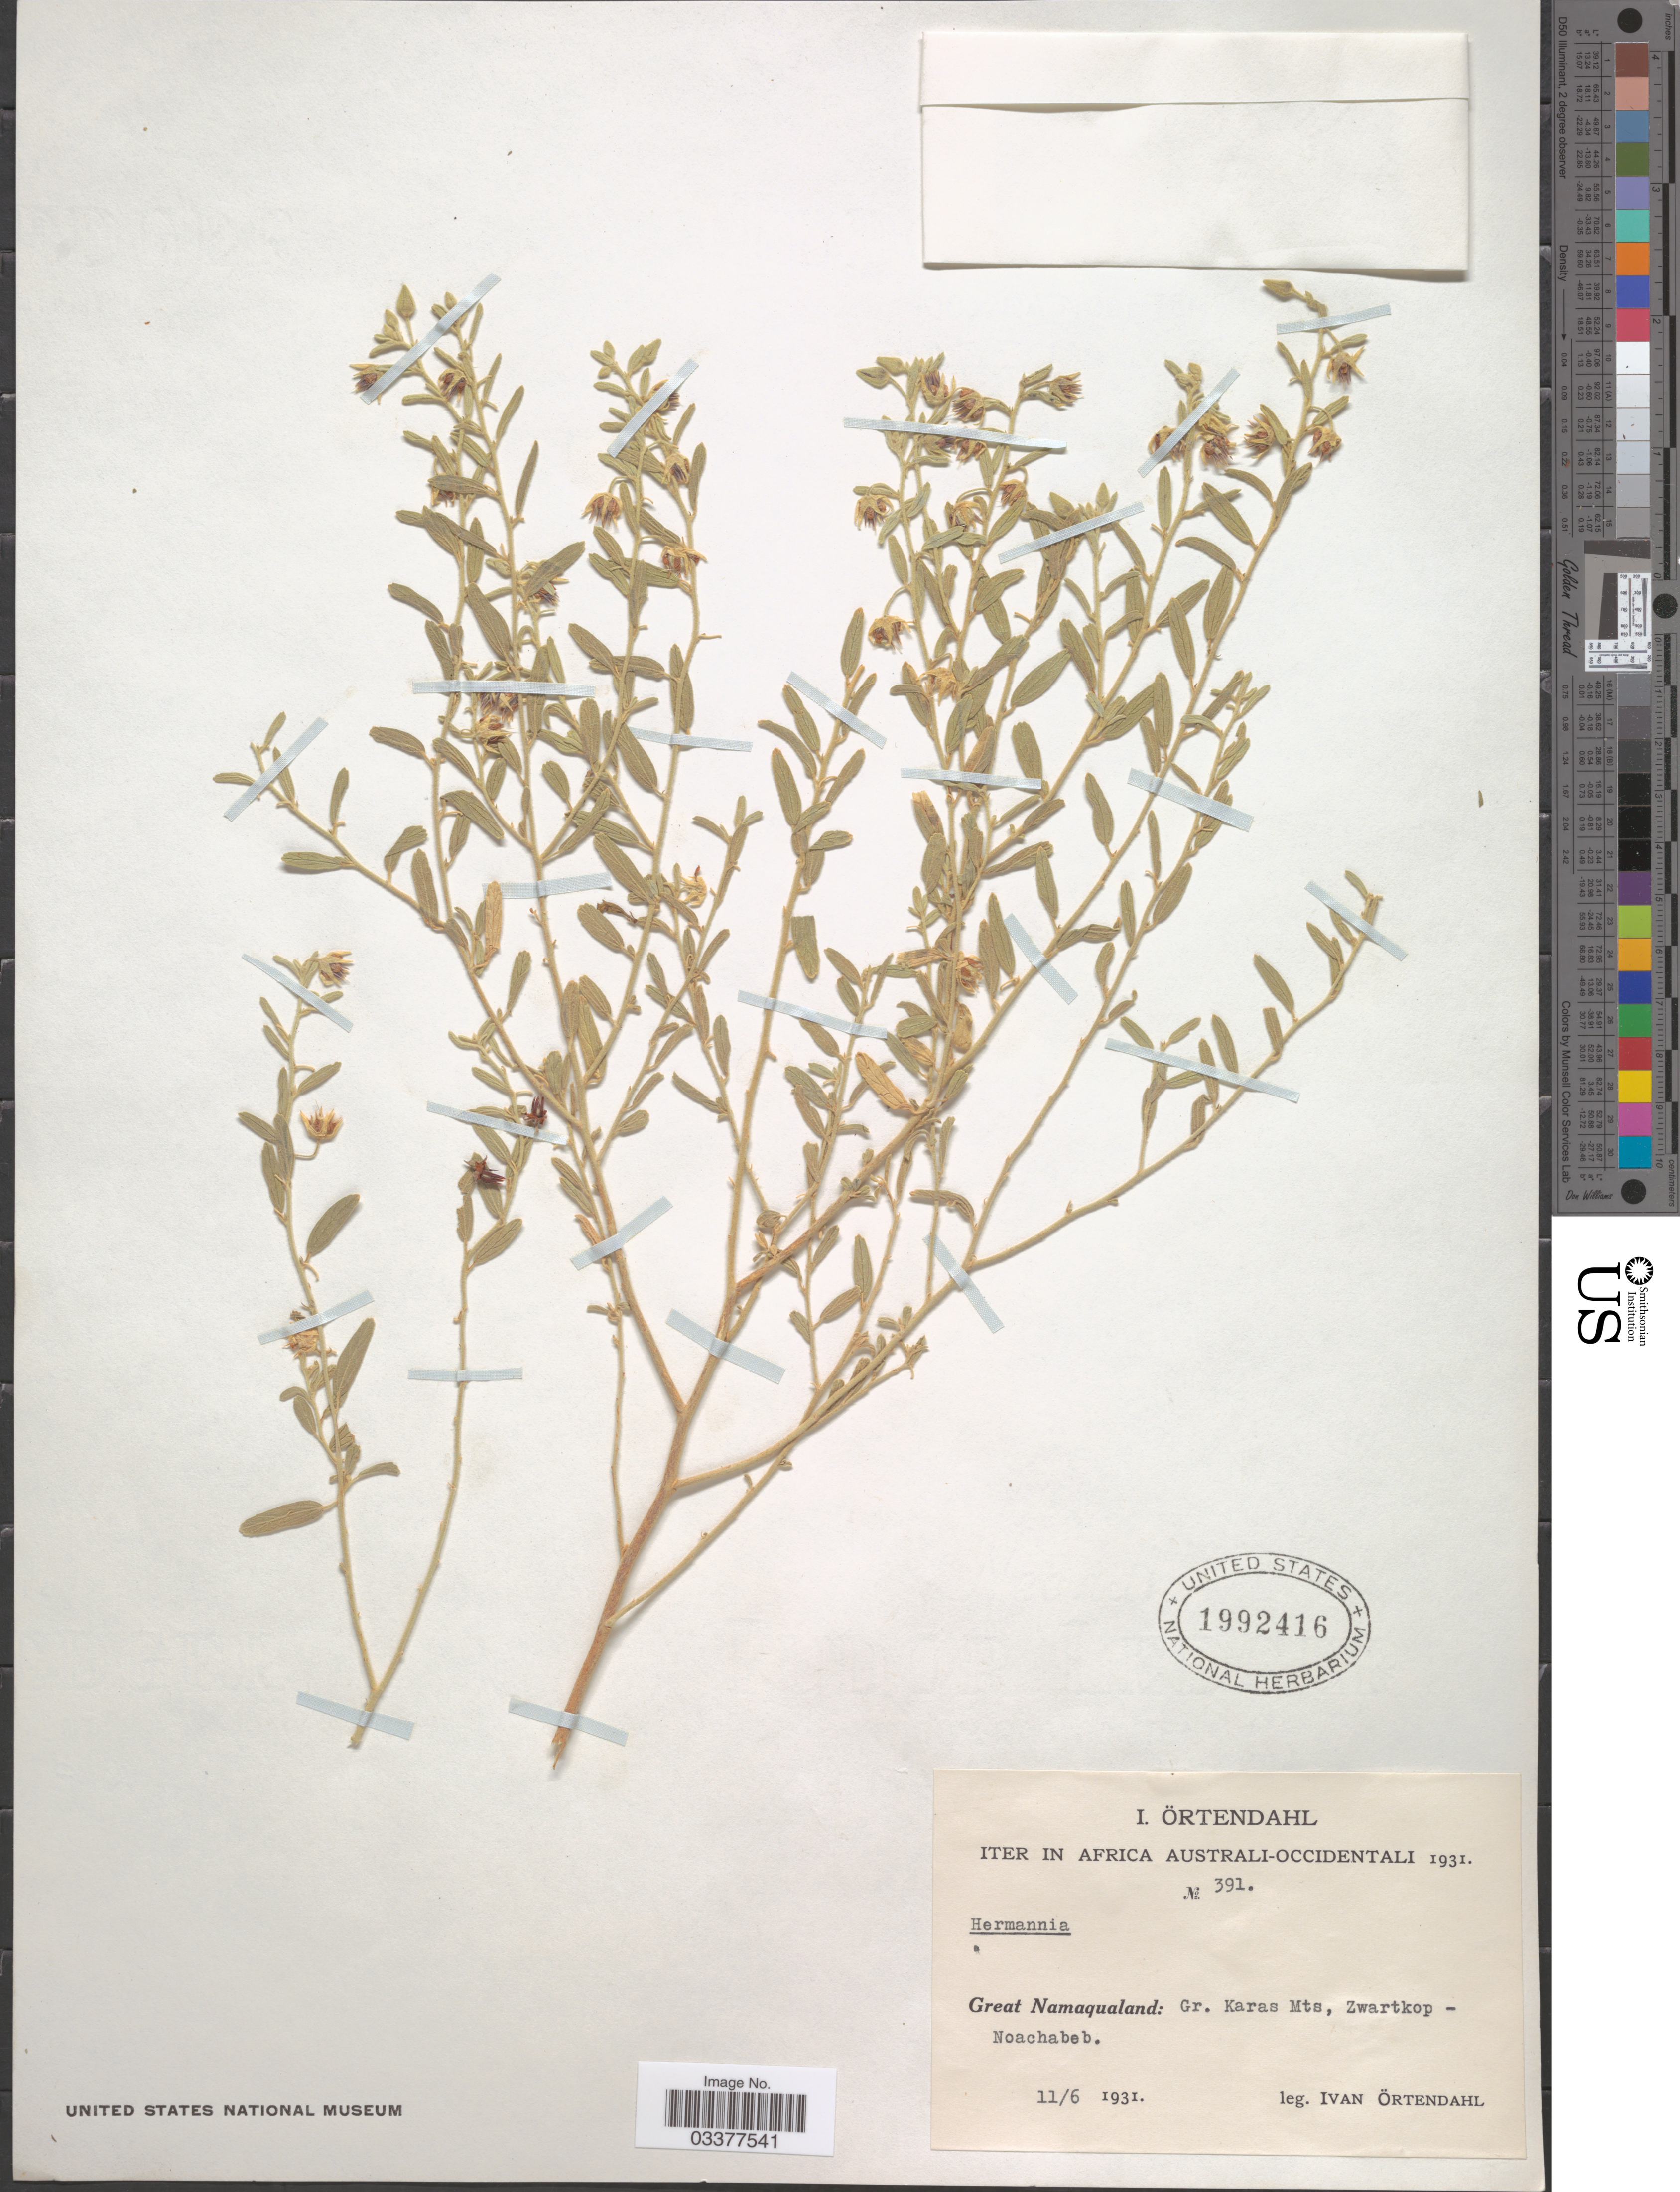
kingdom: Plantae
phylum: Tracheophyta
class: Magnoliopsida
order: Malvales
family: Malvaceae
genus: Hermannia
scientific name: Hermannia sp.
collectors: I. Ortendahl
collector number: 391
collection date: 1931-06-11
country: Namibia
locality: Africa Australi-Occidentali. Great Namaqualand: Gr. Karas Mts, Zwartkop - Noachabeb.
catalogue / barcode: US 1992416